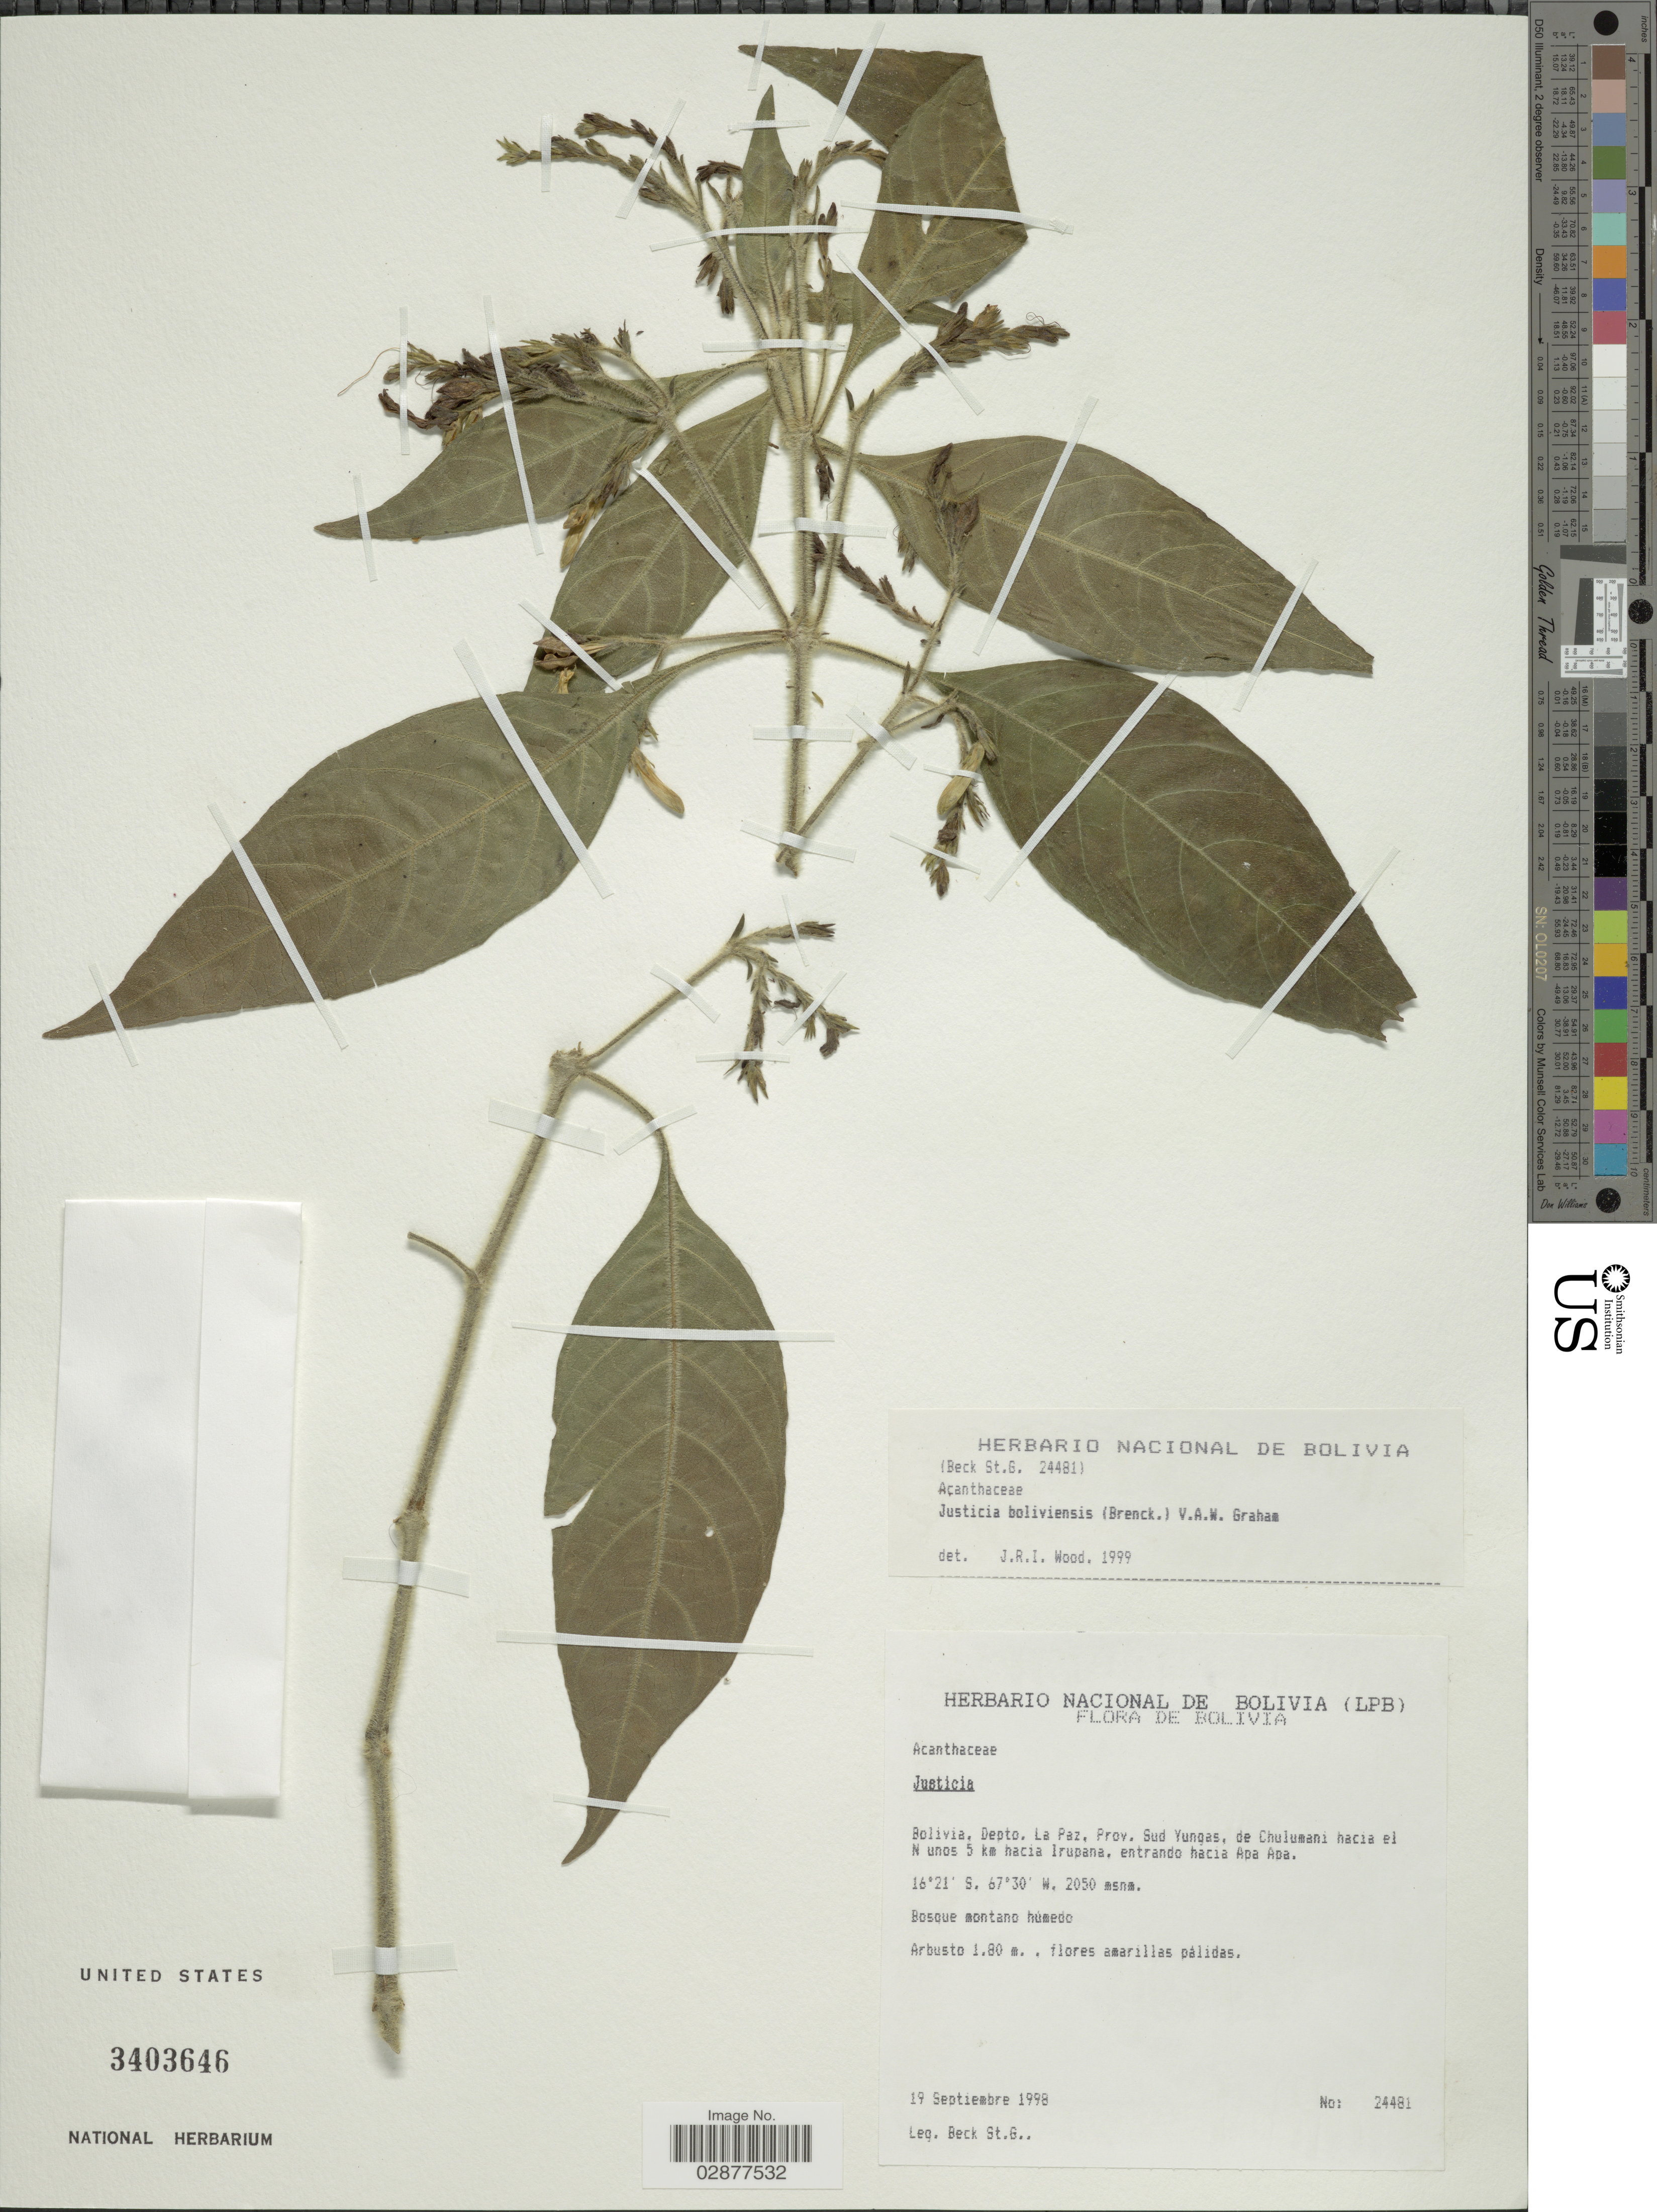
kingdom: Plantae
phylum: Tracheophyta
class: Magnoliopsida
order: Lamiales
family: Acanthaceae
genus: Justicia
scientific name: Justicia boliviensis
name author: (Bremek.) V.A.W. Graham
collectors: S. Beck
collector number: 24481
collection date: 1998-09-19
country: Bolivia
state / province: La Paz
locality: Depto. La Paz, Prov. Sud Yungas, de Chulumani hacia el N unos 5 km hacia Irupana, entrando hacia Apa Apa.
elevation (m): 2050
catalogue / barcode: US 3403646